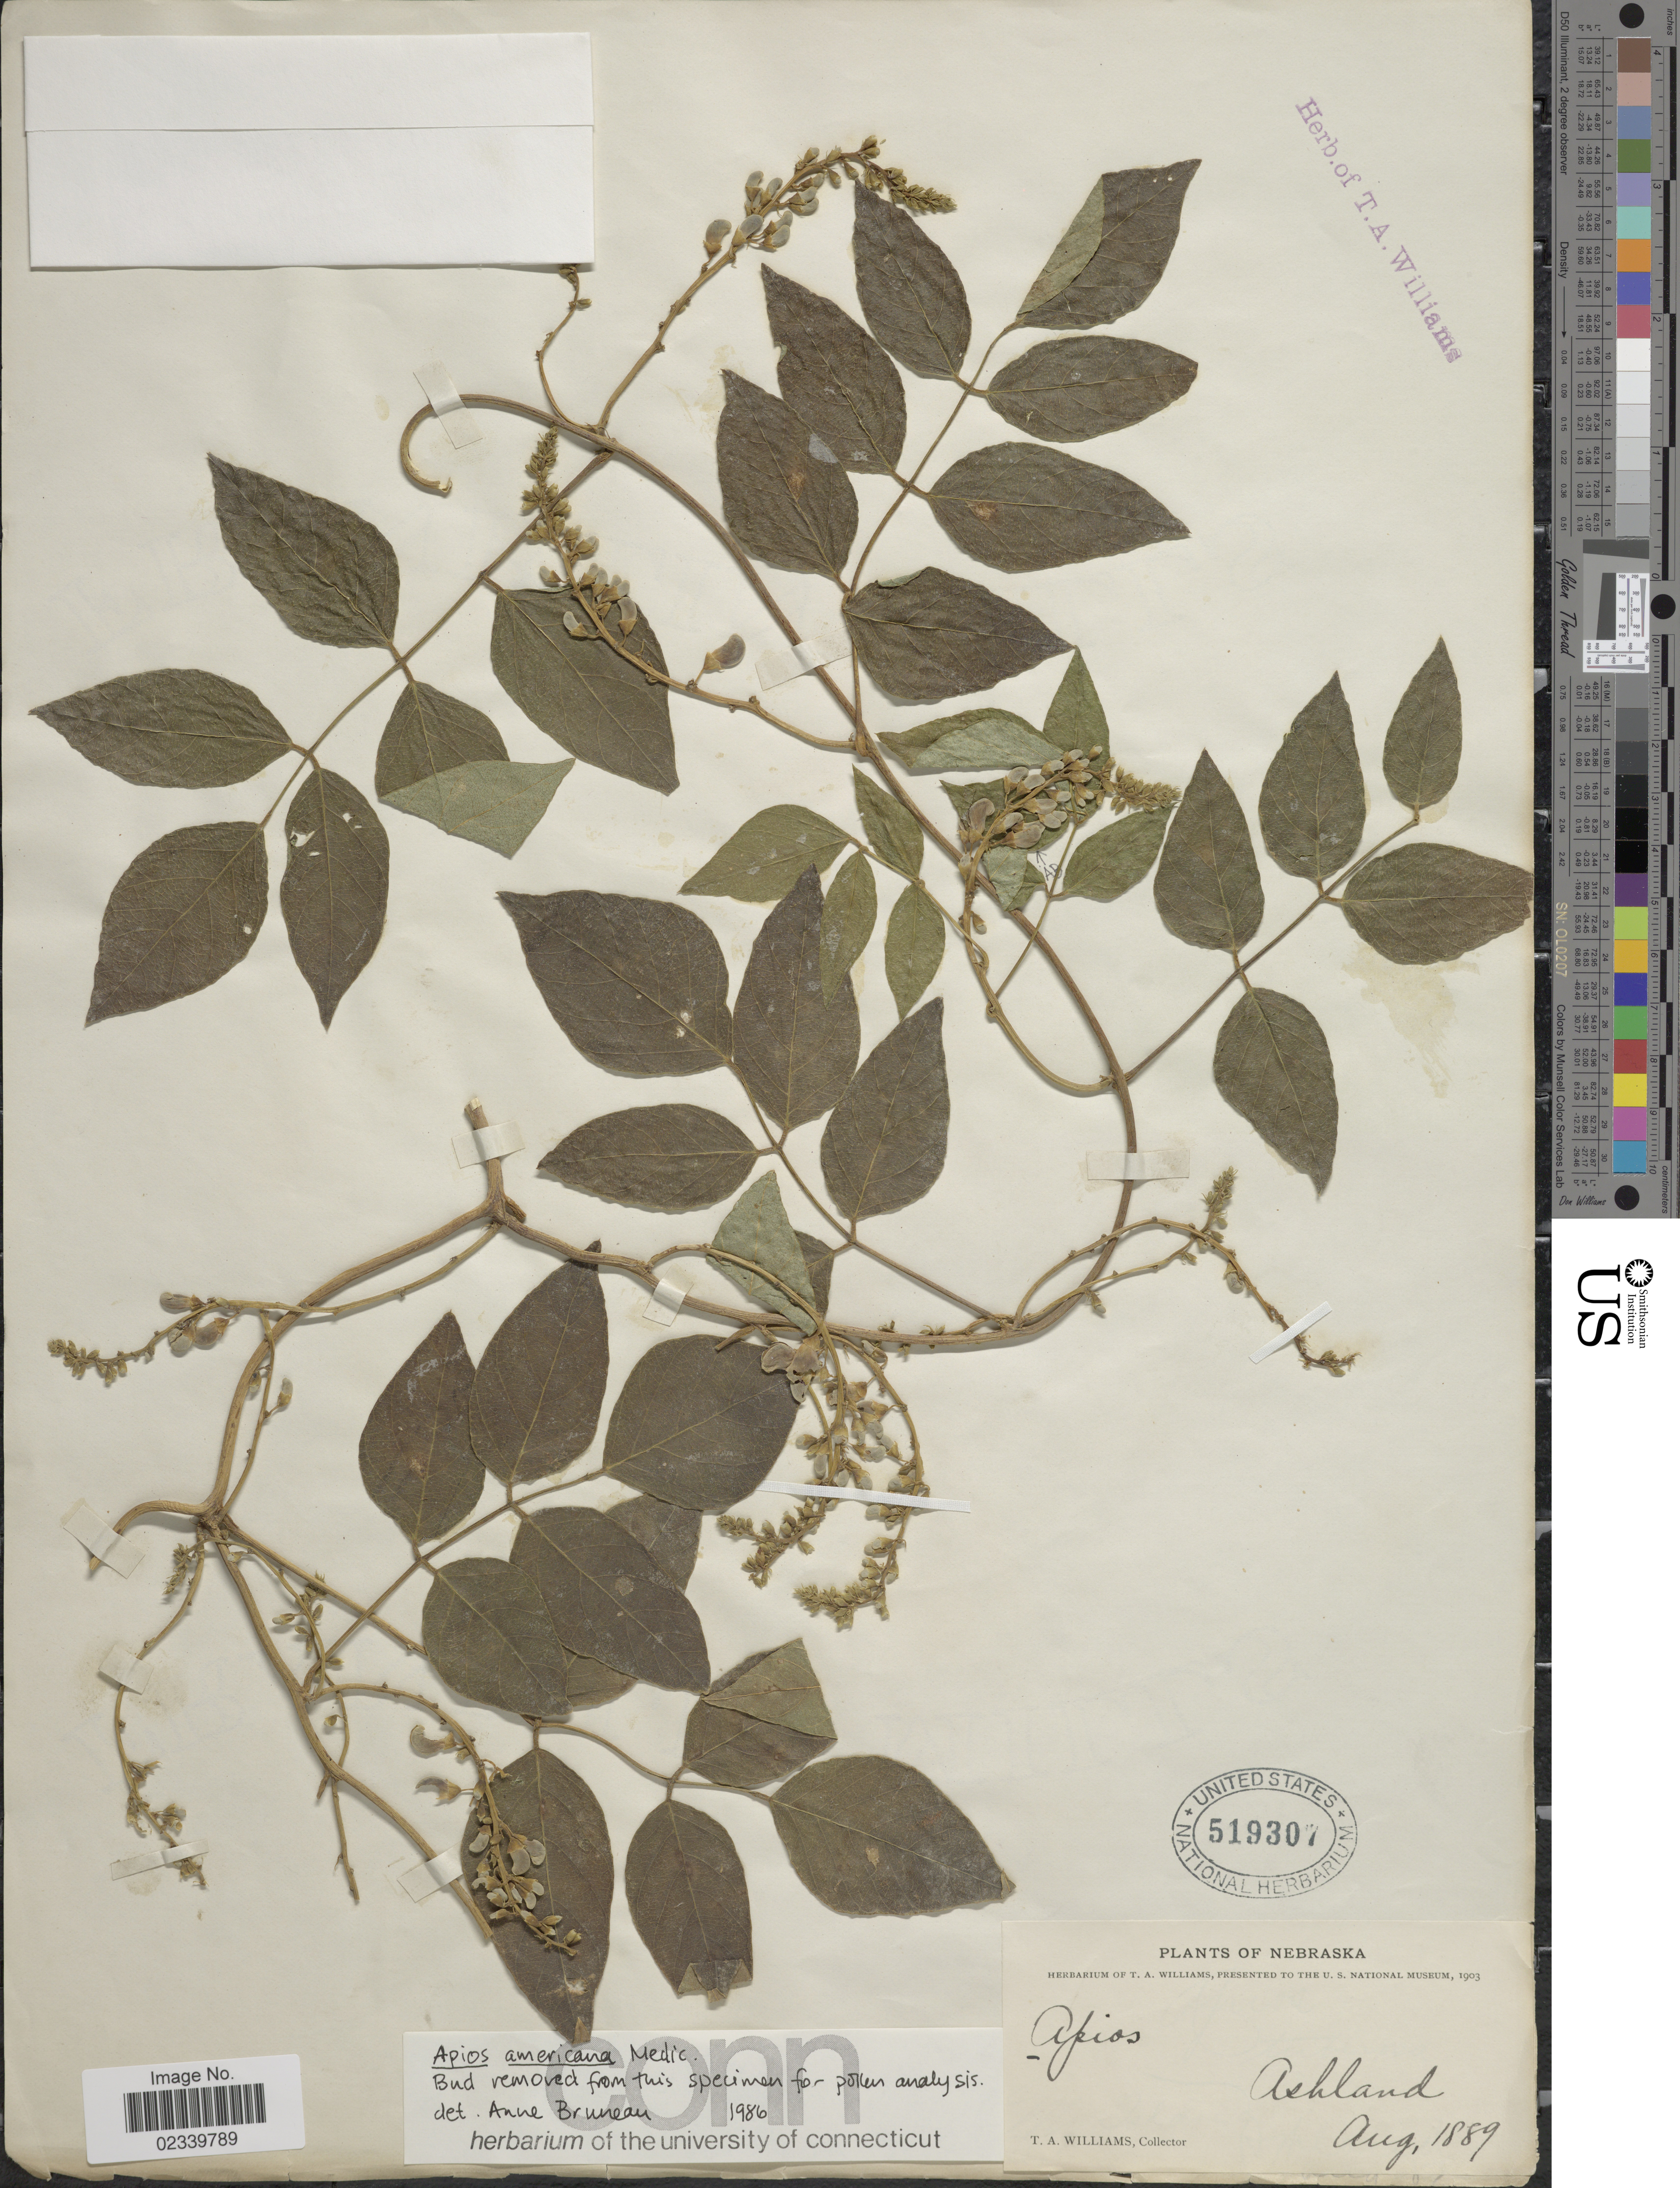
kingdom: Plantae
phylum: Tracheophyta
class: Magnoliopsida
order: Fabales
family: Fabaceae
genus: Apios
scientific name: Apios americana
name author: Medik.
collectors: T. A. Williams (herbarium)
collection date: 1889-08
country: United States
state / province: Nebraska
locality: Ashland.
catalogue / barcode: US 519307